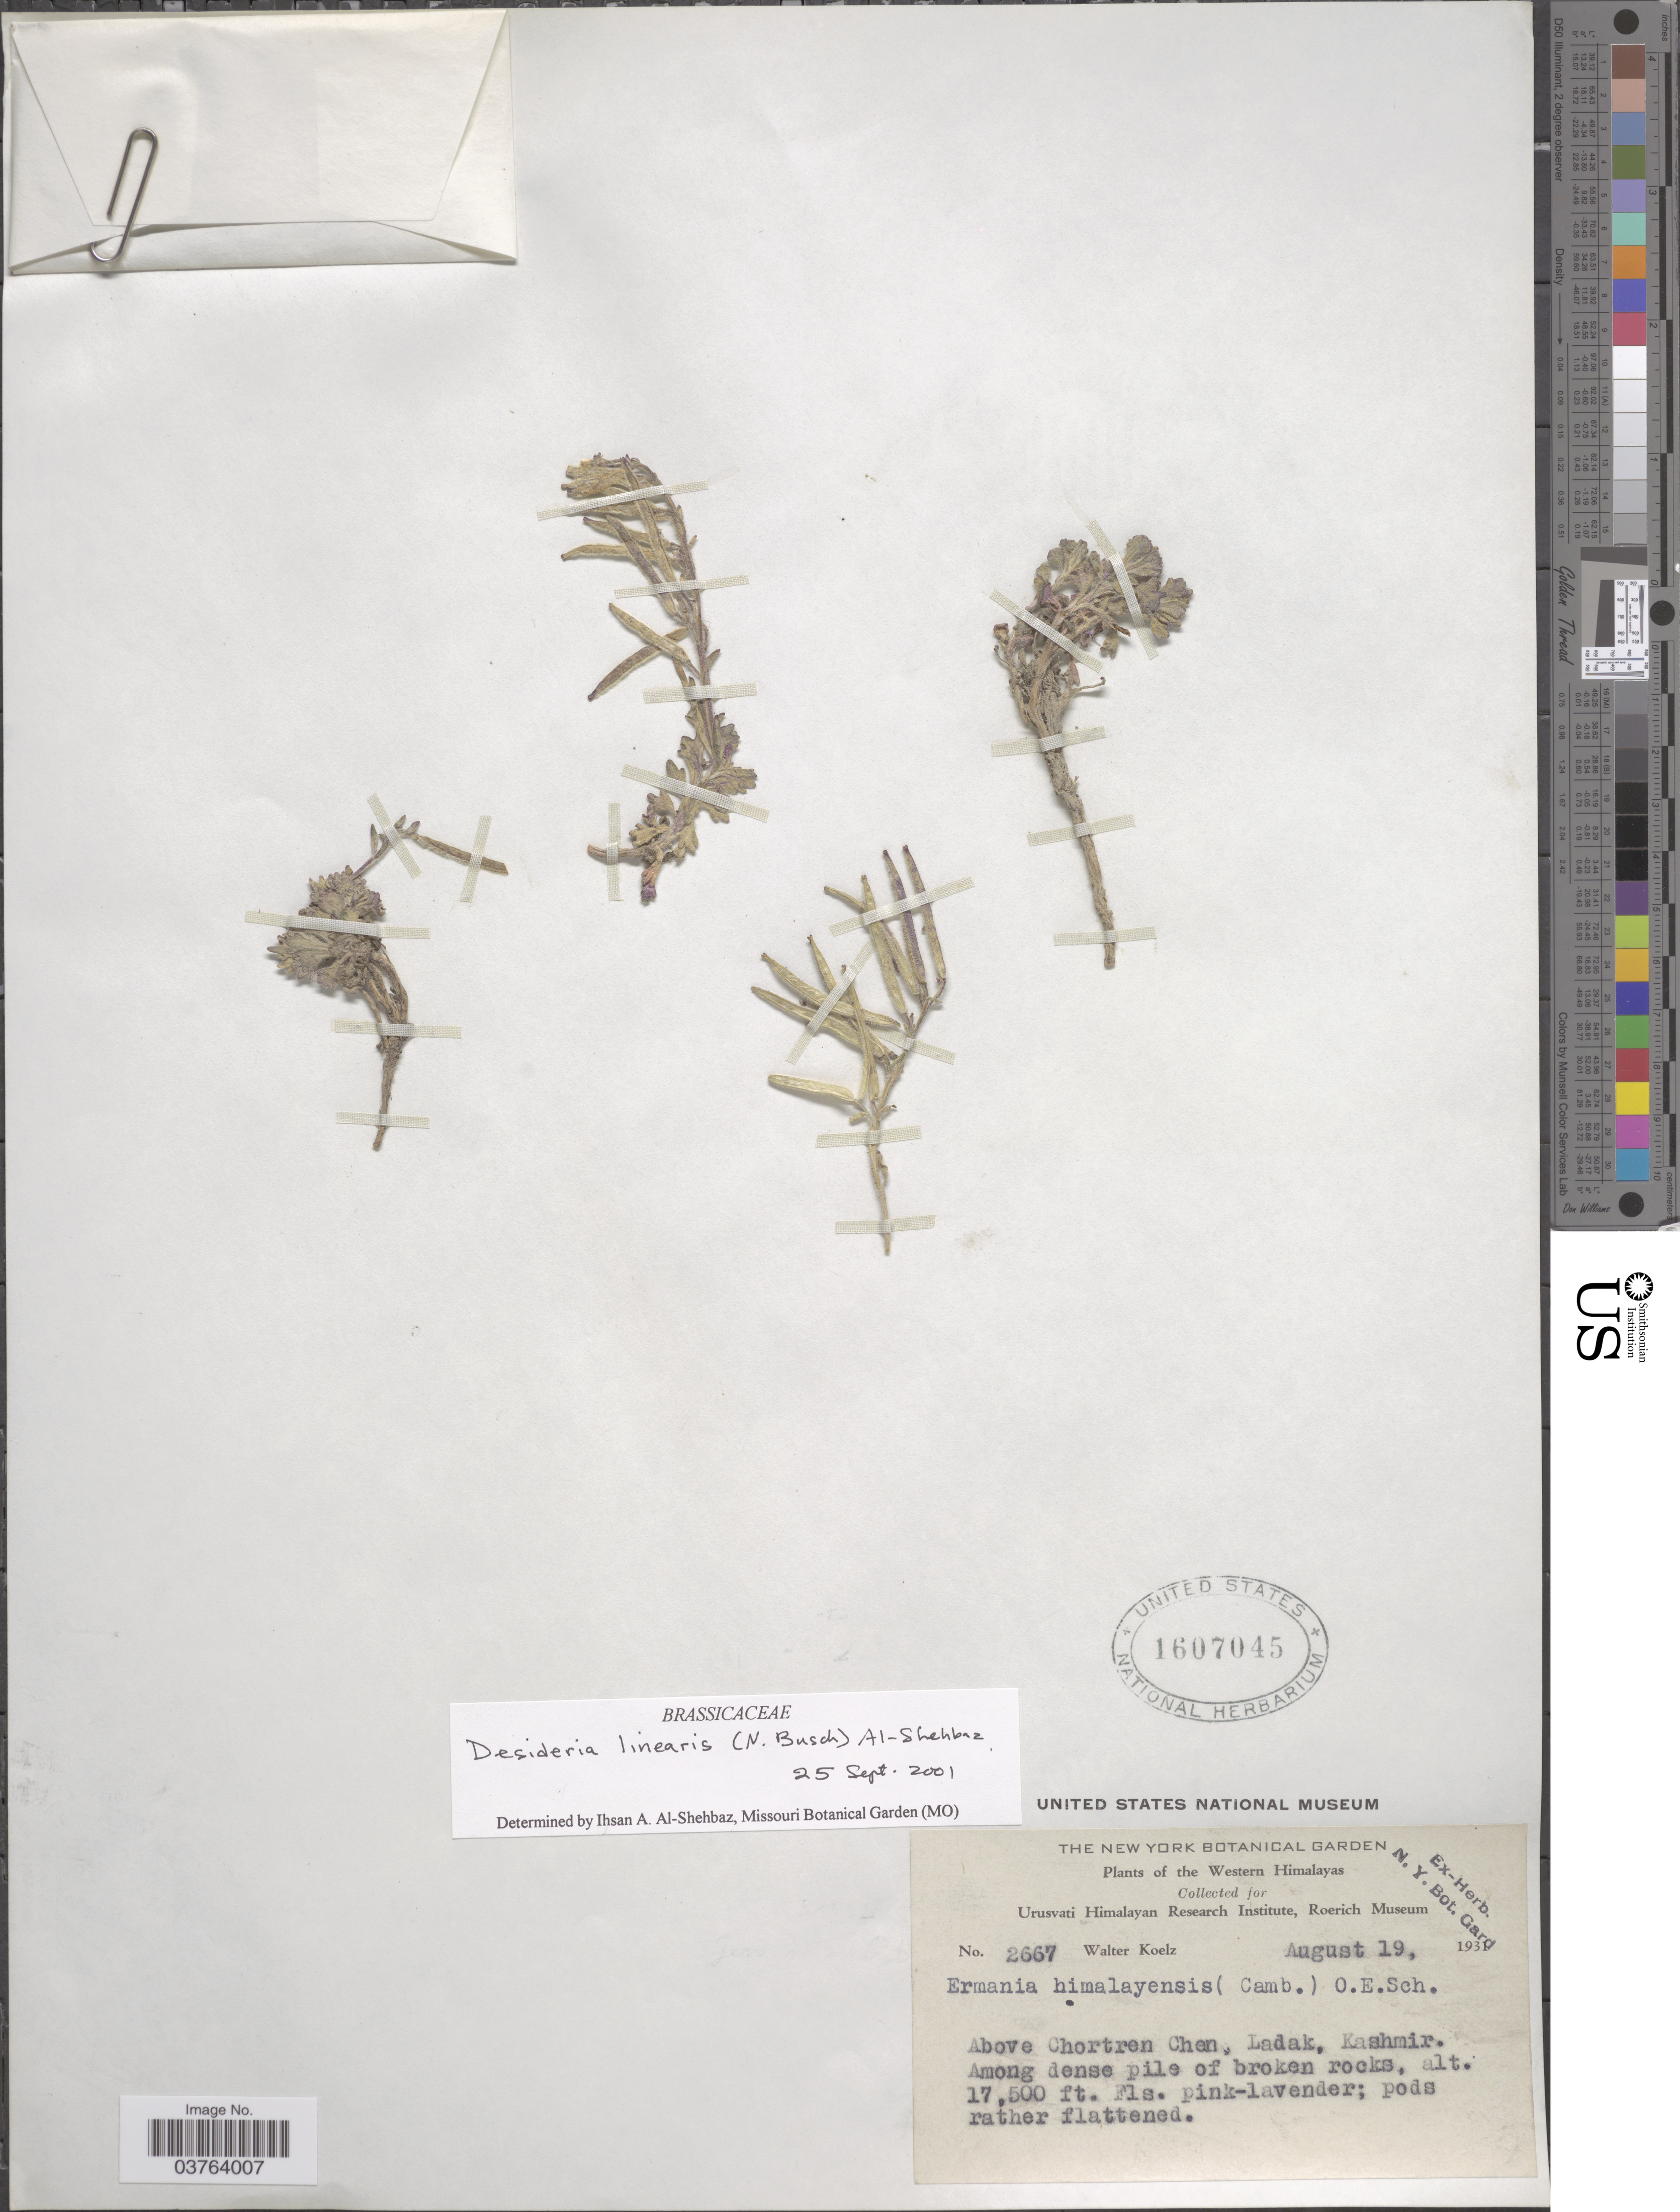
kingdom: Plantae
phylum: Tracheophyta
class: Magnoliopsida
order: Brassicales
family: Brassicaceae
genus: Desideria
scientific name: Desideria linearis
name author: (N. Busch & C.A. Mey.) Al-Shehbaz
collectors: W. N. Koelz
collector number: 2667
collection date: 1931-08-19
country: India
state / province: Ladakh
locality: Western Himalayas. Above Chortren Chen, Ladak, Kashmir.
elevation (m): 5334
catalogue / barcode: US 1607045